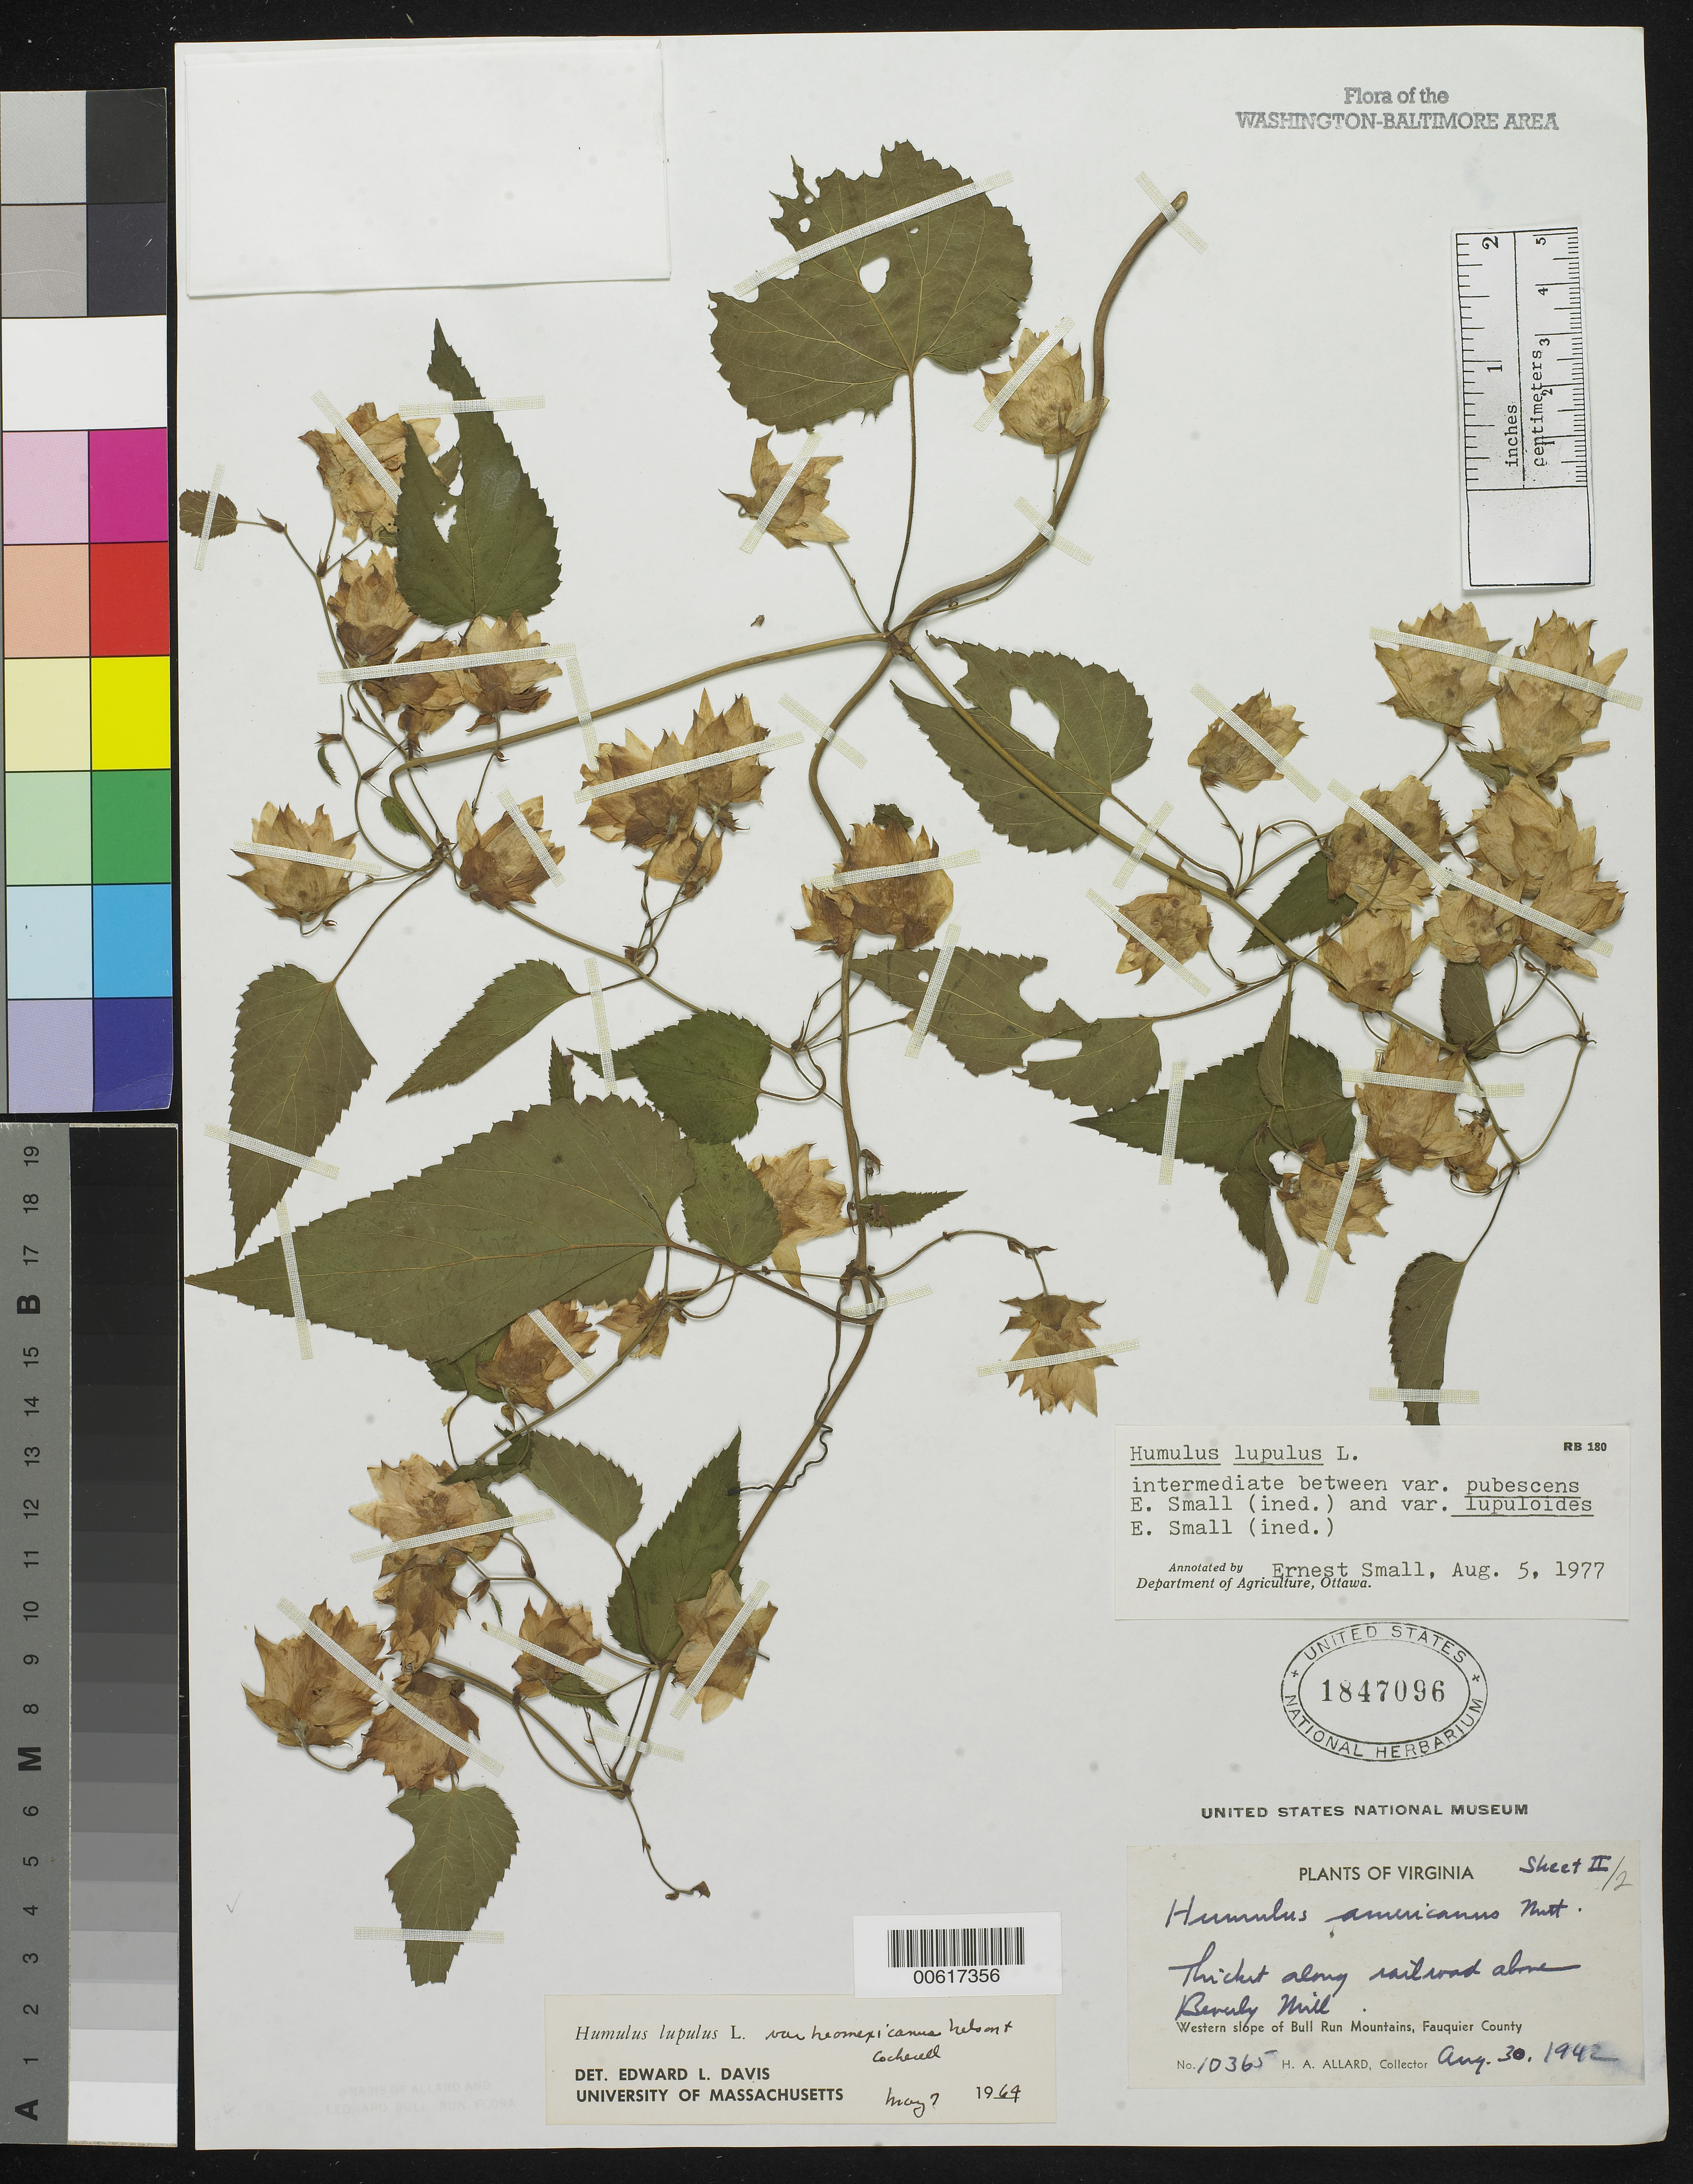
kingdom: Plantae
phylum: Tracheophyta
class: Magnoliopsida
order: Rosales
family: Cannabaceae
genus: Humulus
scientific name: Humulus lupulus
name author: L.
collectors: H. A. Allard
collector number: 10365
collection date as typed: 30 Aug 1942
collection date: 1942-08-30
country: United States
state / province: Virginia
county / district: Fauquier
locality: Thicket along Railroad above Beverly Mill Bull Run Mts.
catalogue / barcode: US 1847096